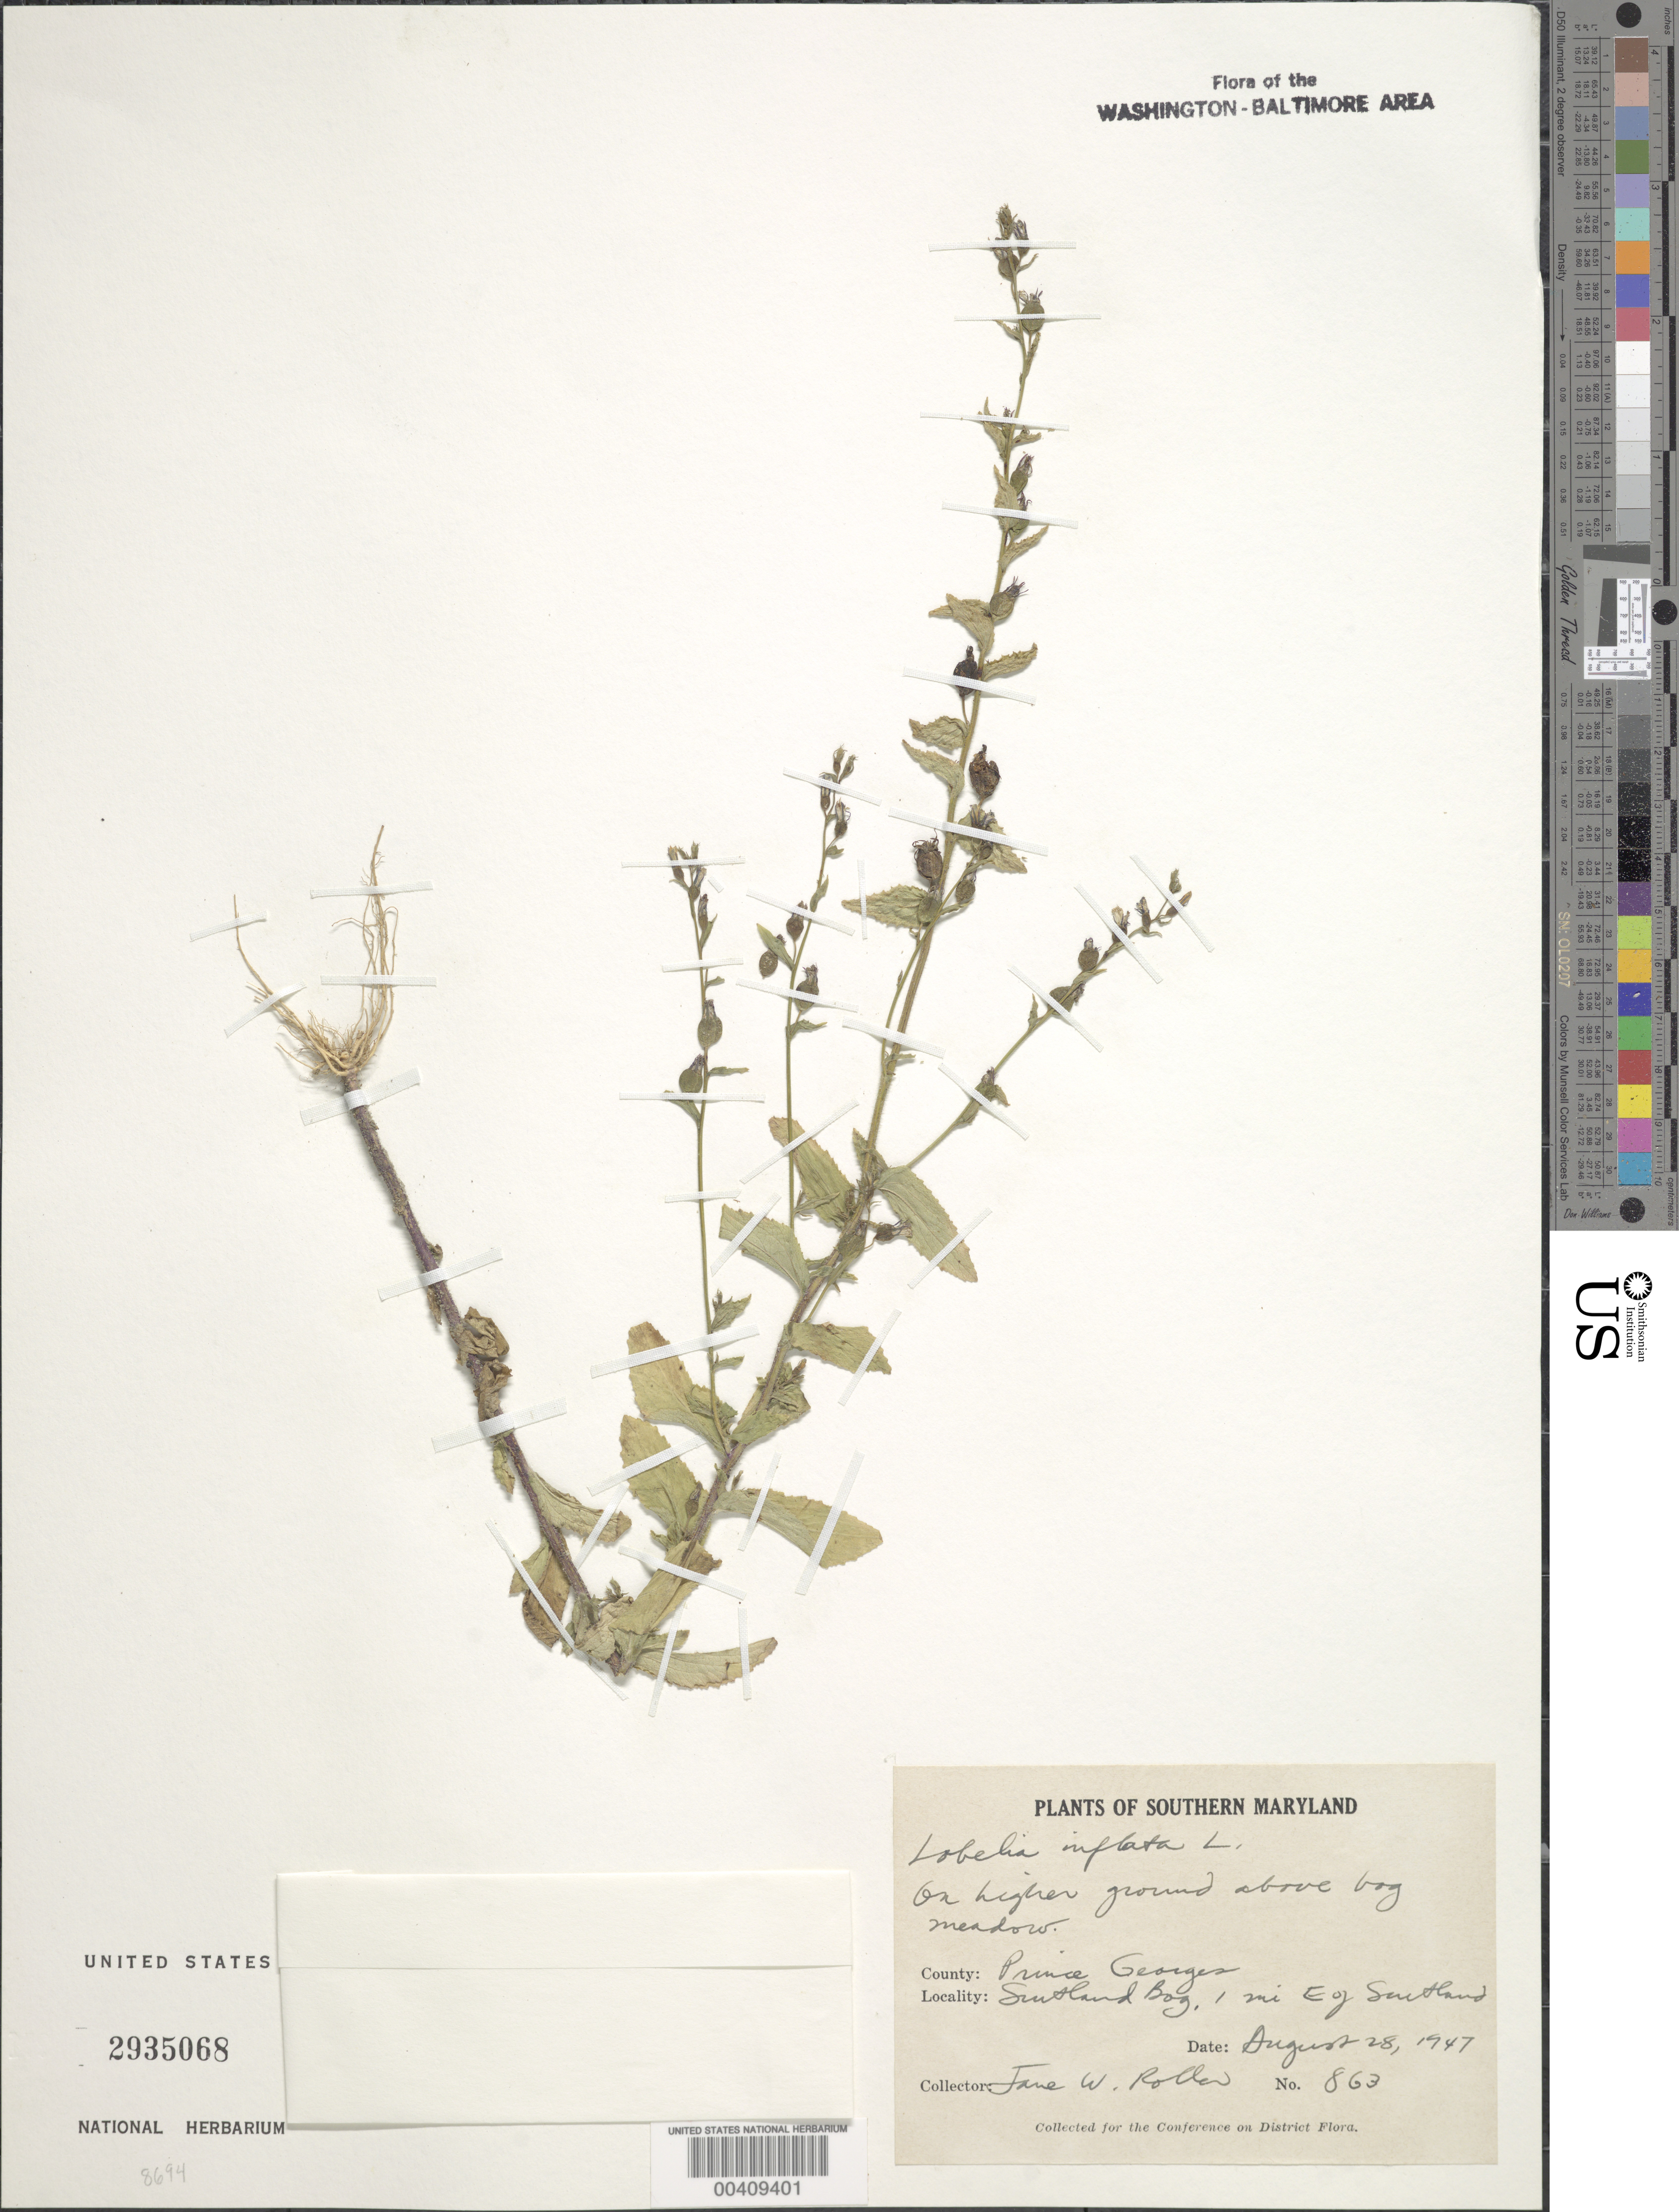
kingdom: Plantae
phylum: Tracheophyta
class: Magnoliopsida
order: Asterales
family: Campanulaceae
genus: Lobelia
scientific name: Lobelia inflata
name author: L.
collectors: J. W. Roller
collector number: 863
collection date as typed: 28 Aug 1947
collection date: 1947-08-28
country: United States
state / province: Maryland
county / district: Prince George's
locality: Suitland Bog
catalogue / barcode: US 2935068